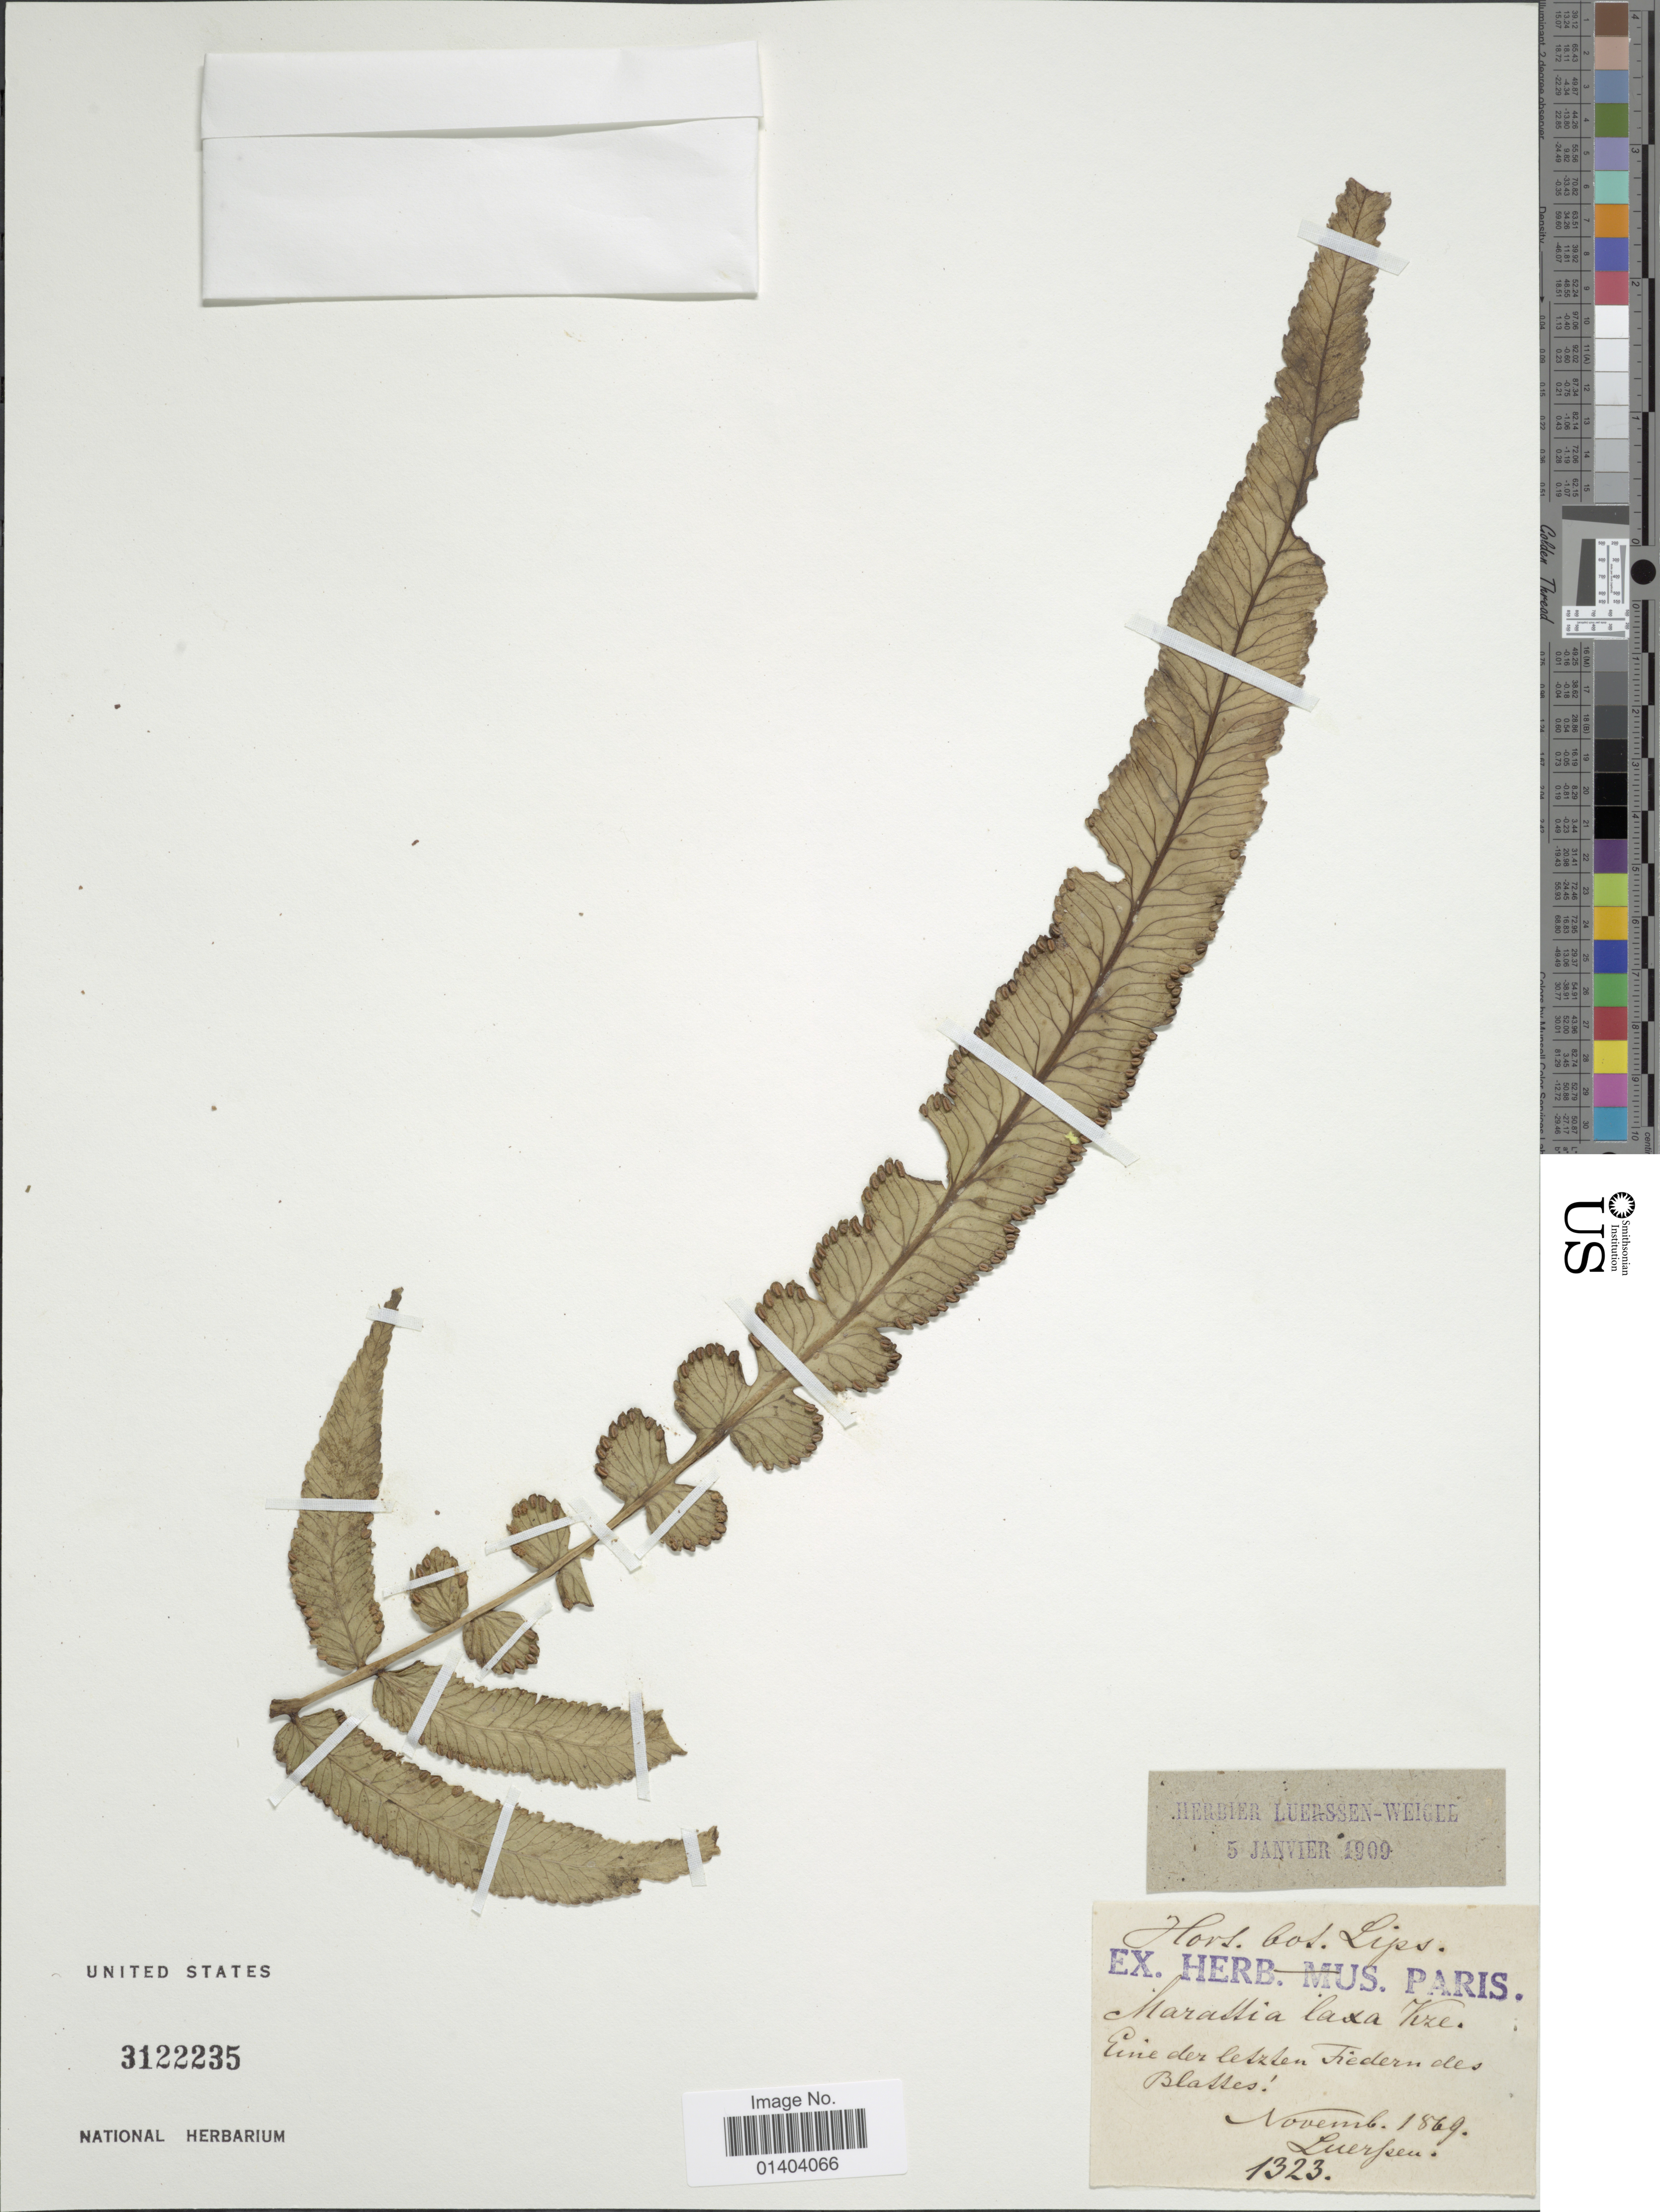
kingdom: Plantae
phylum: Tracheophyta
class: Polypodiopsida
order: Marattiales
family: Marattiaceae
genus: Marattia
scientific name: Marattia laxa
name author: Kunze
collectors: Luerssen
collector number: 1323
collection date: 1869-11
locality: Hort bot Lips, Eine der letsten Fiedern des Blasses. [interpreted]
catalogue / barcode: US 3122235